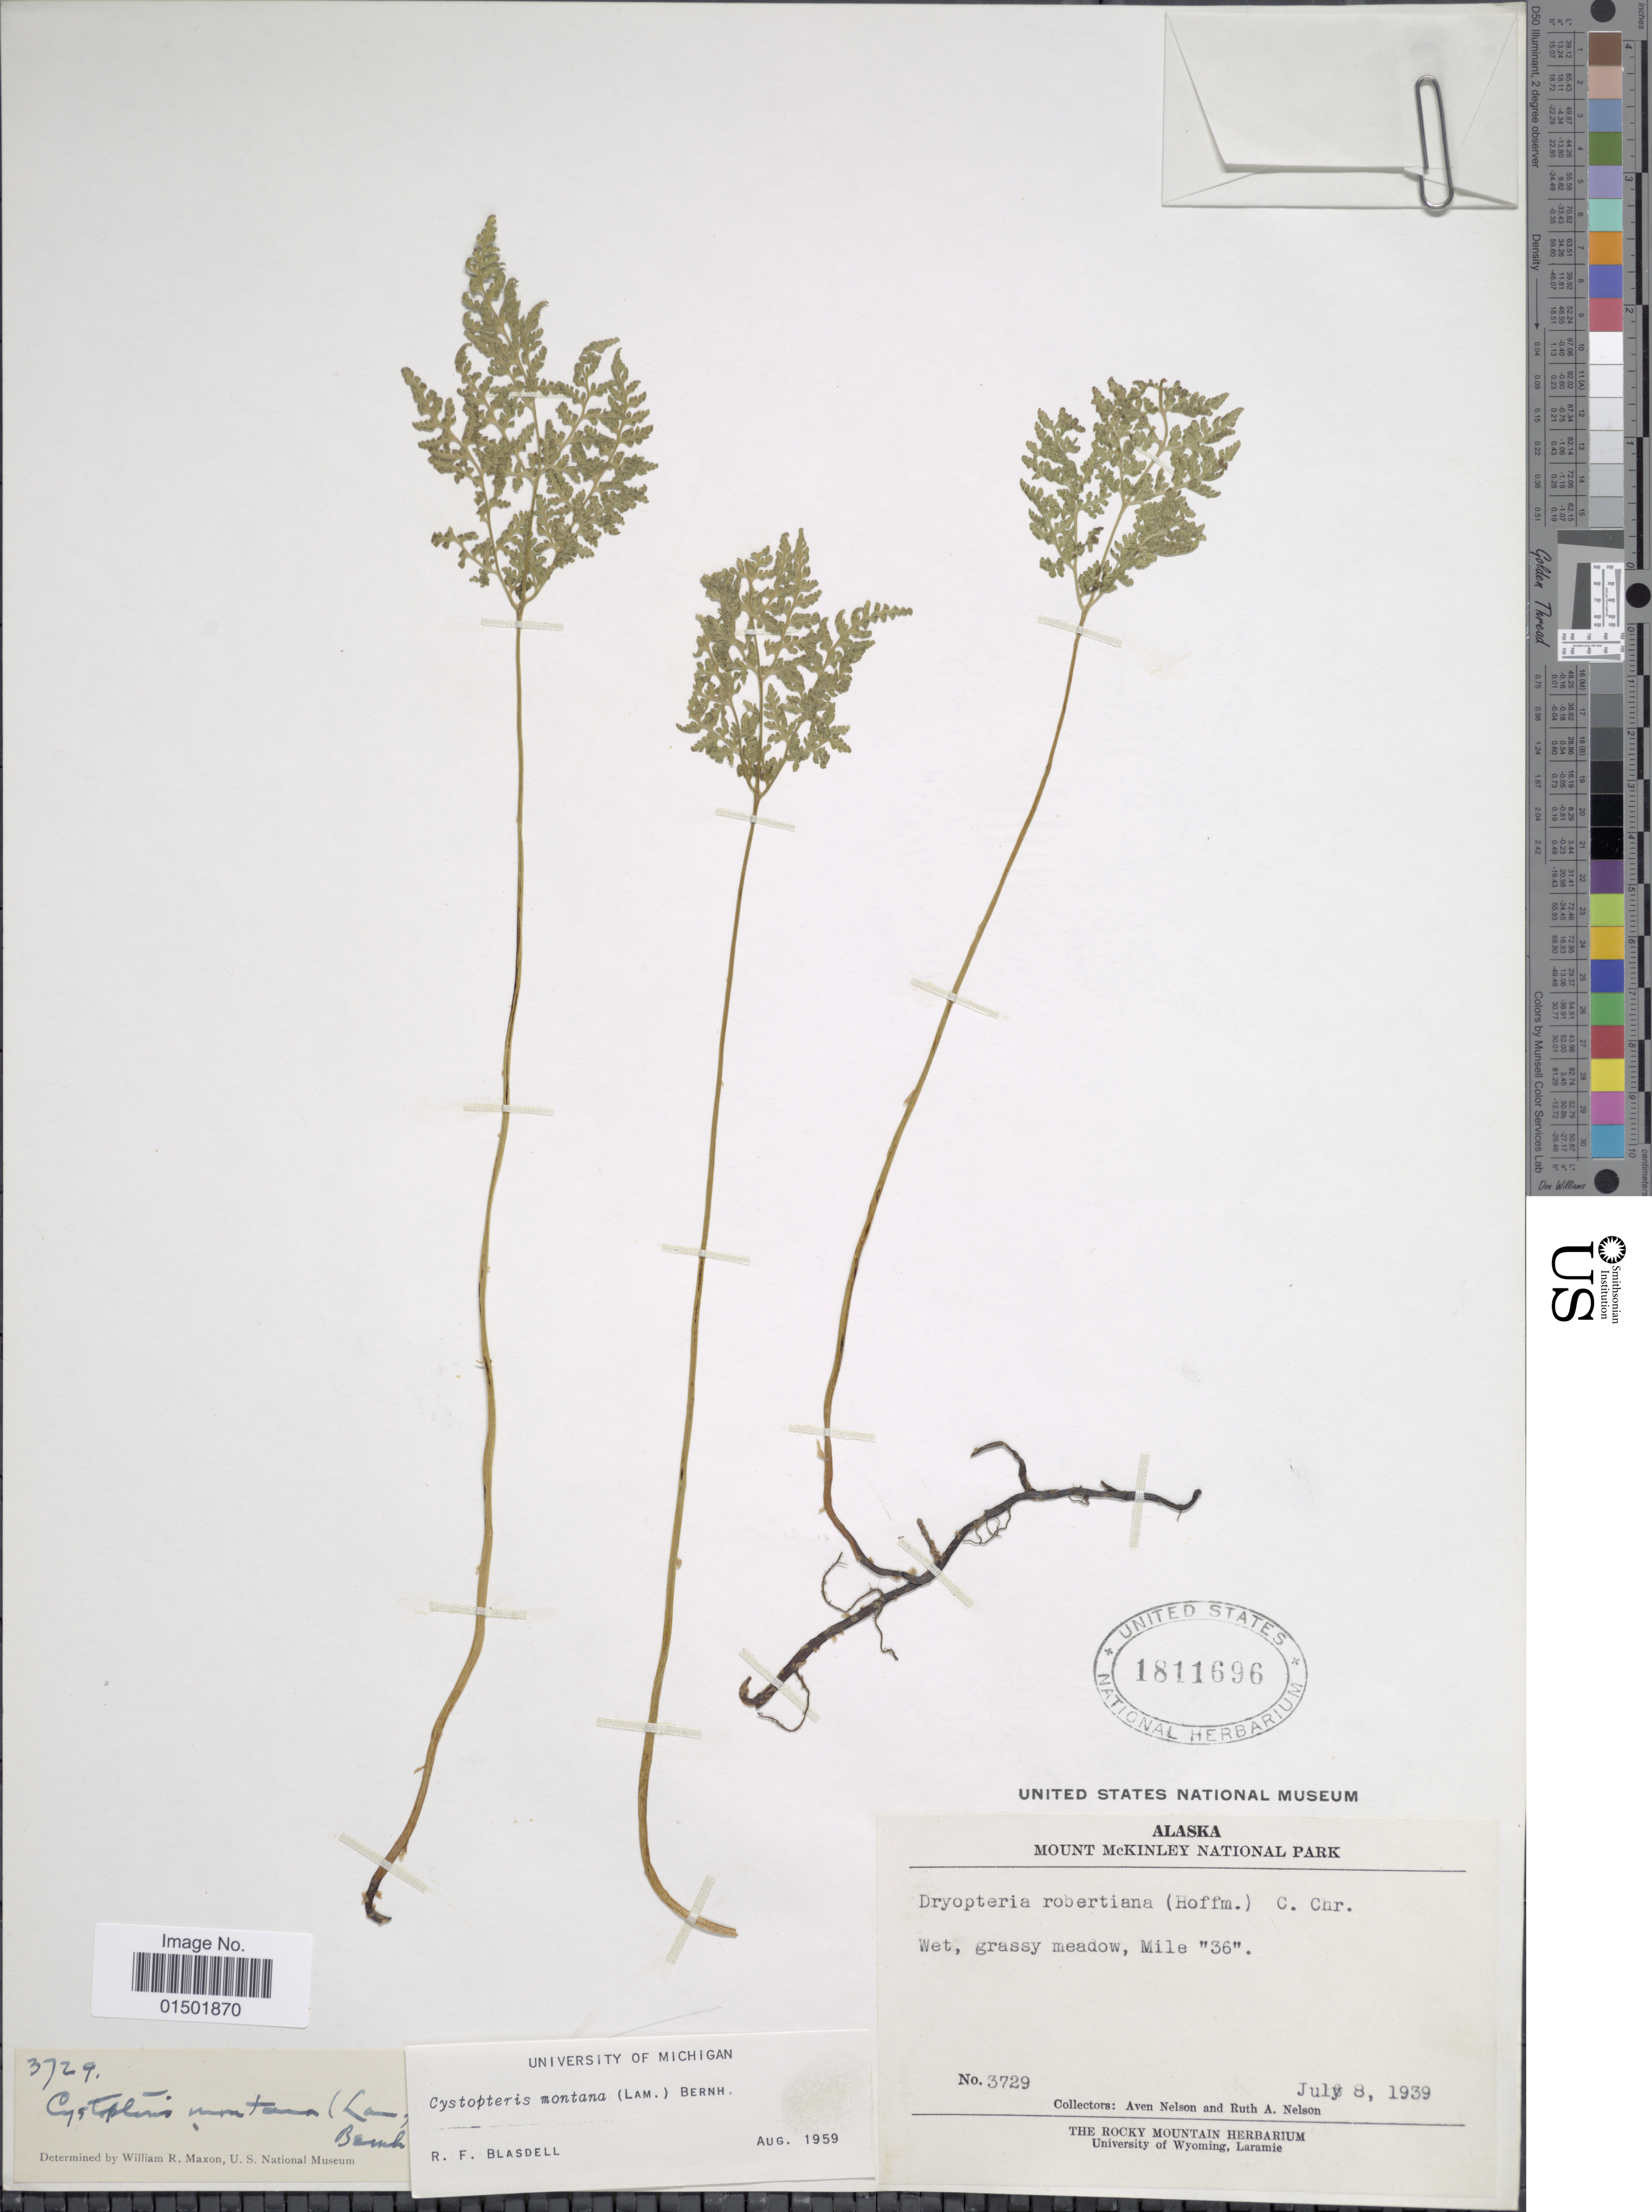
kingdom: Plantae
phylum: Tracheophyta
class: Polypodiopsida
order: Polypodiales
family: Cystopteridaceae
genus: Cystopteris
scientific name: Cystopteris montana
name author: (Lam.) Desv.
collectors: A. Nelson & R. A. Nelson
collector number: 3729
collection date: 1939-07-08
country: United States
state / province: Alaska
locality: Mount McKinley National Park. Wet, grassy meadow, Mile "36"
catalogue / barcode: US 1811696